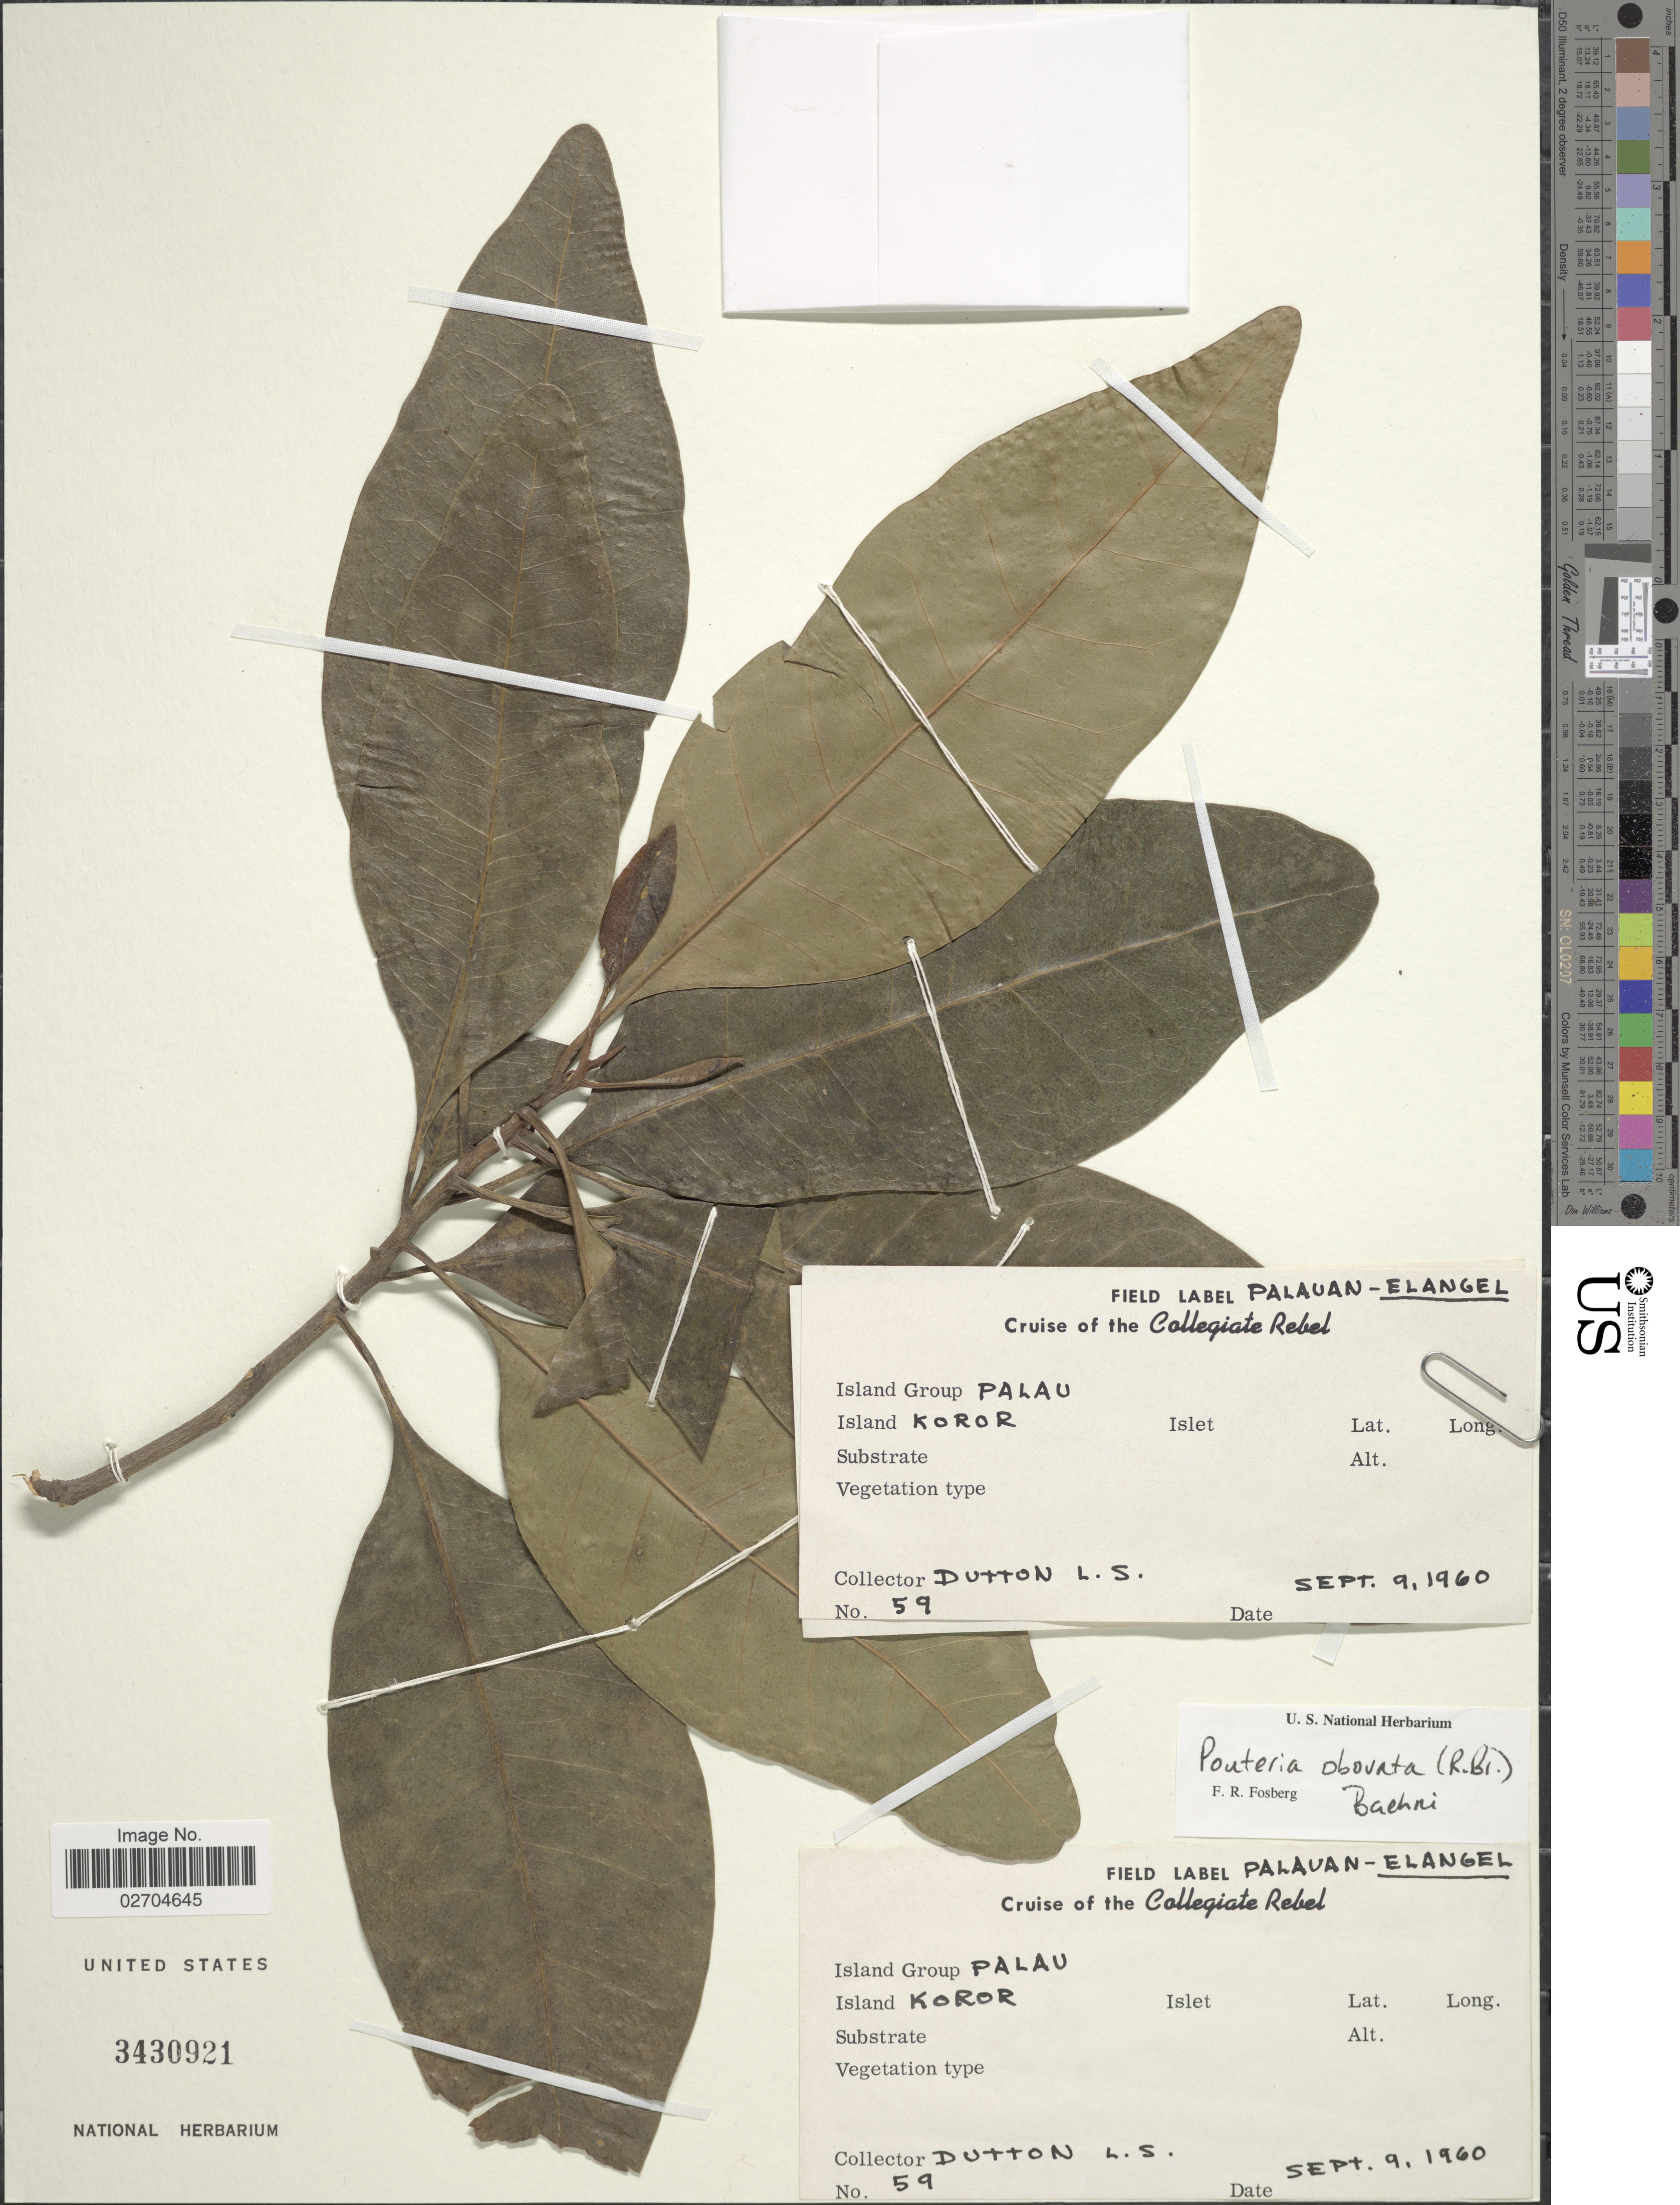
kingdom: Plantae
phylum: Tracheophyta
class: Magnoliopsida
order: Ericales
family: Sapotaceae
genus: Planchonella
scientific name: Planchonella obovata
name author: (R. Br.) Pierre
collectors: L. Dutton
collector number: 59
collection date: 1960-09-09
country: Palau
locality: Palauan-Elangel. Island Group Palau. Island Koror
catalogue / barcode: US 3430921